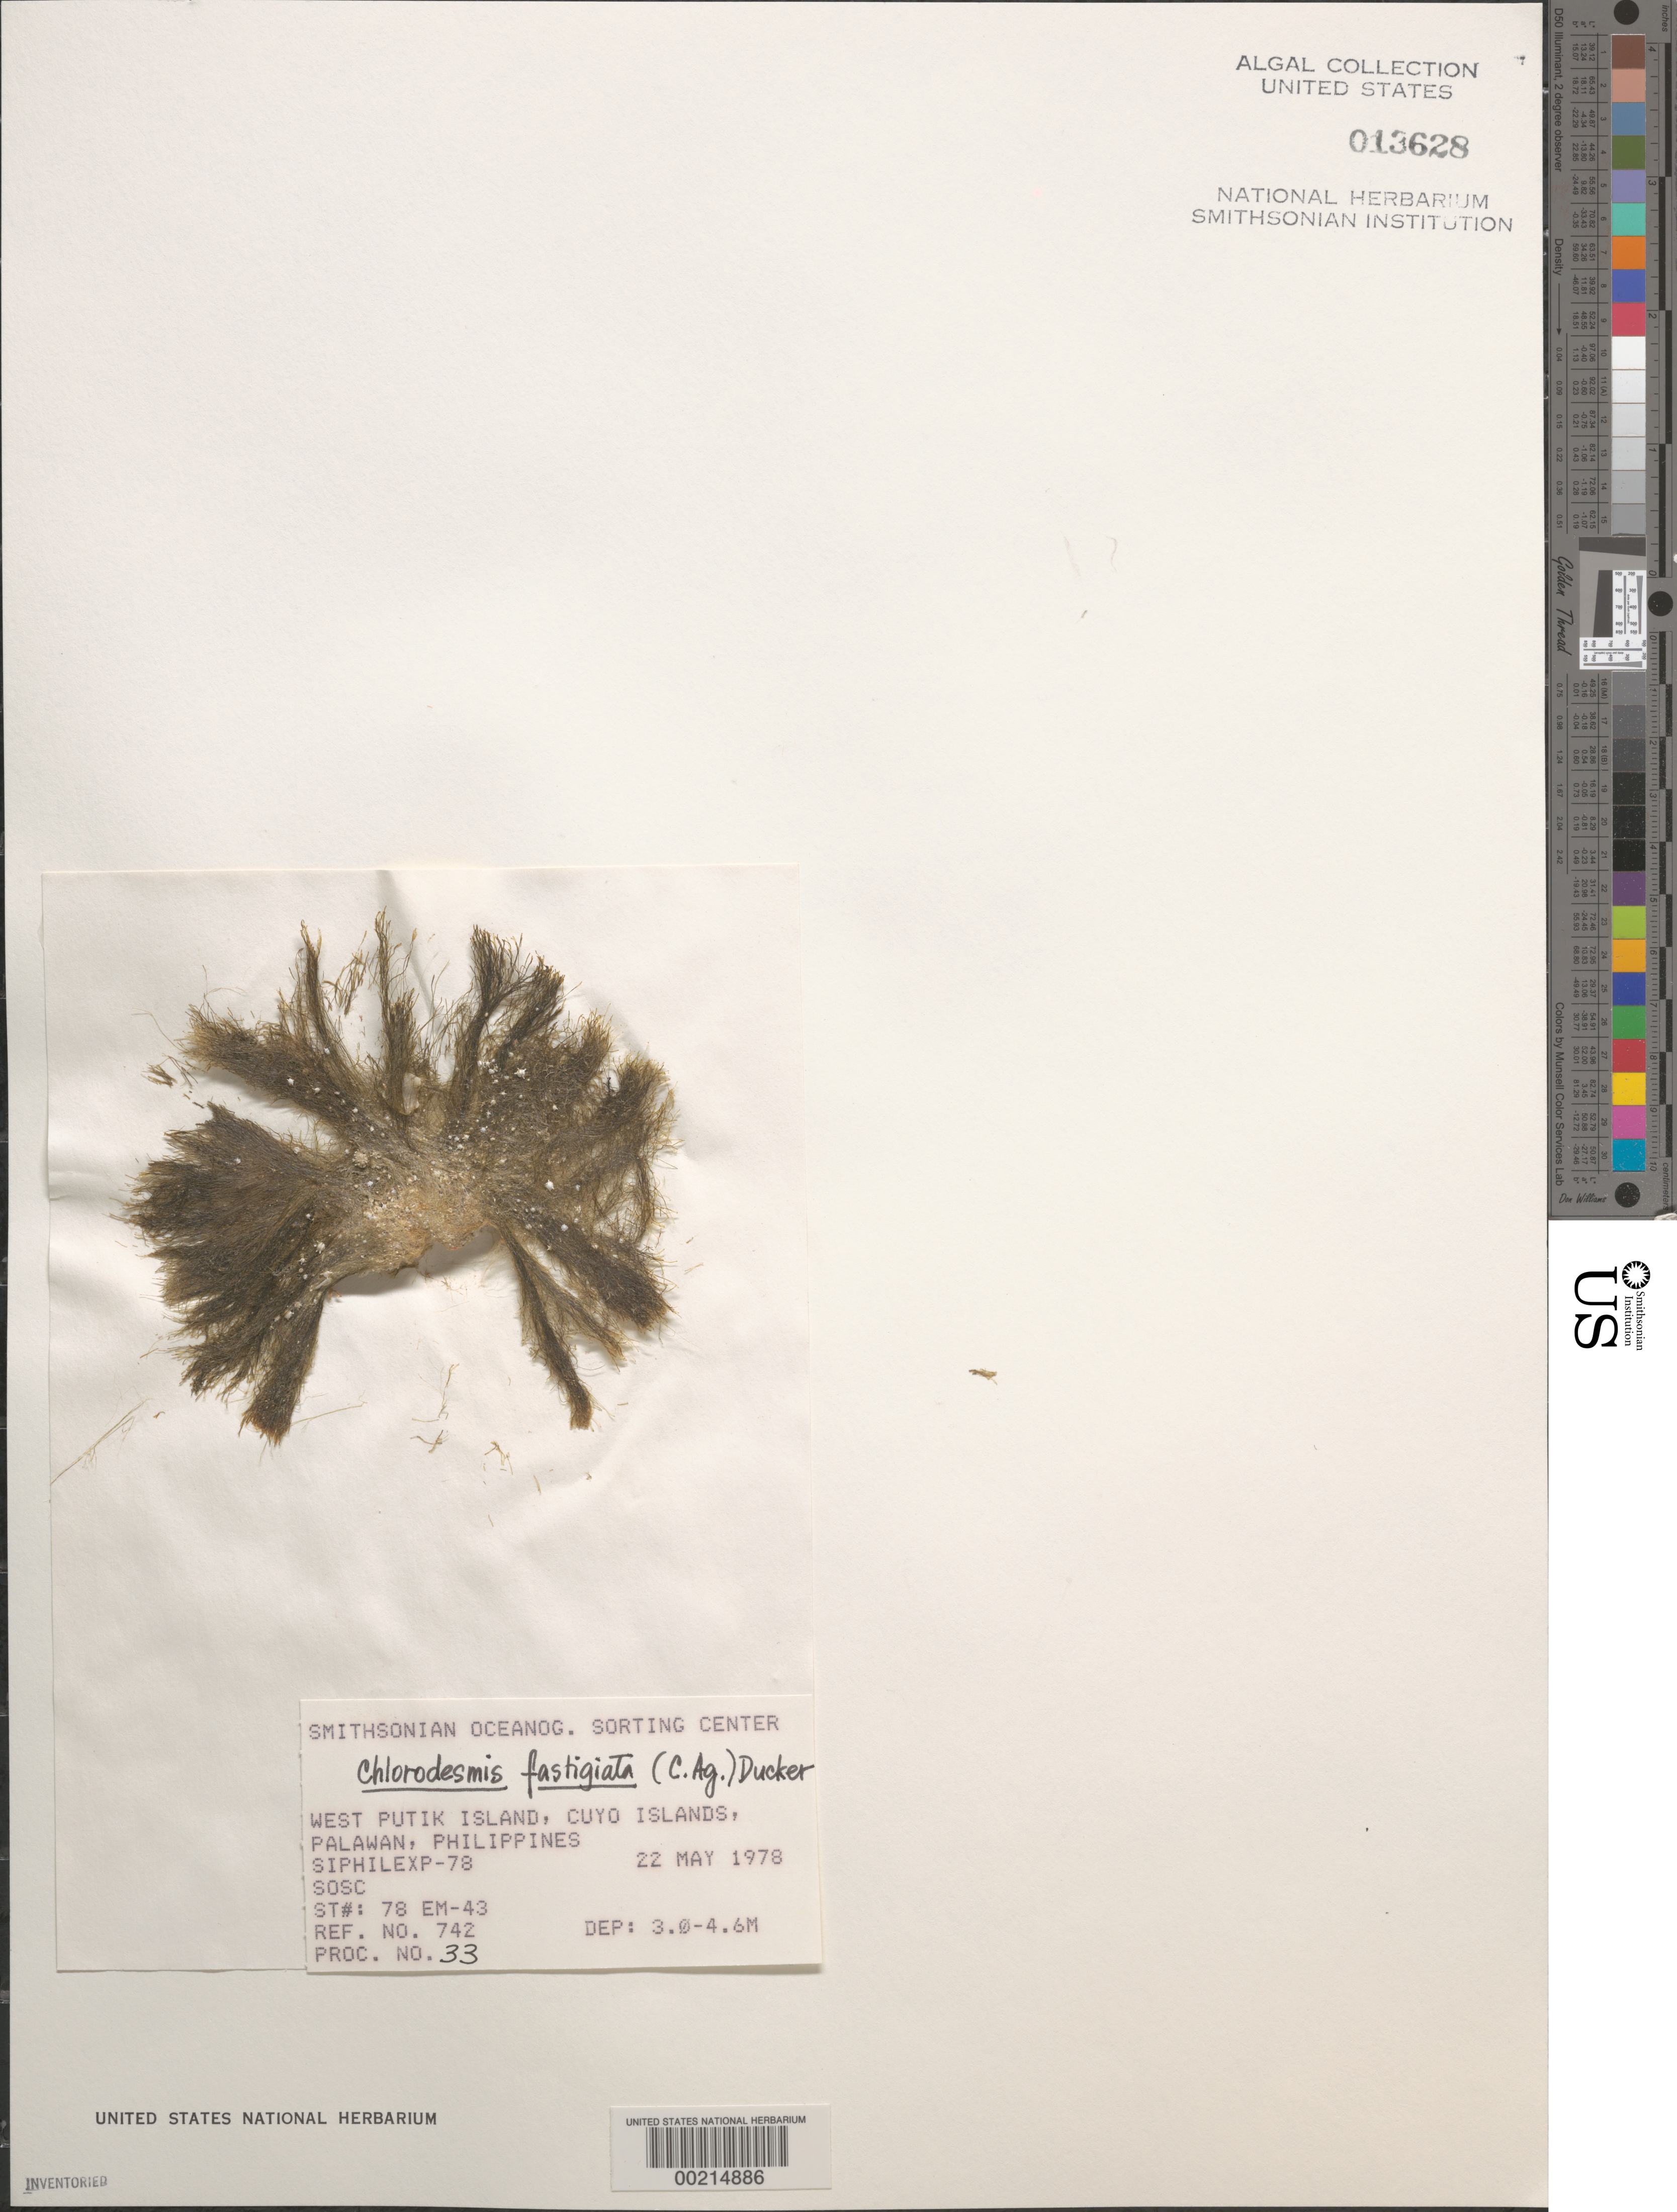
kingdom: Plantae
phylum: Chlorophyta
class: Ulvophyceae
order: Bryopsidales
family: Udoteaceae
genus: Chlorodesmis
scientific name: Chlorodesmis fastigiata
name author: (C. Agardh) S.C. Ducker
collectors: SOSC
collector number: Station 78 Em-43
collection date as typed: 22 May 1978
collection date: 1978-05-22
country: Philippines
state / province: Mimaropa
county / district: Palawan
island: West Putik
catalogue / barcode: US 13628